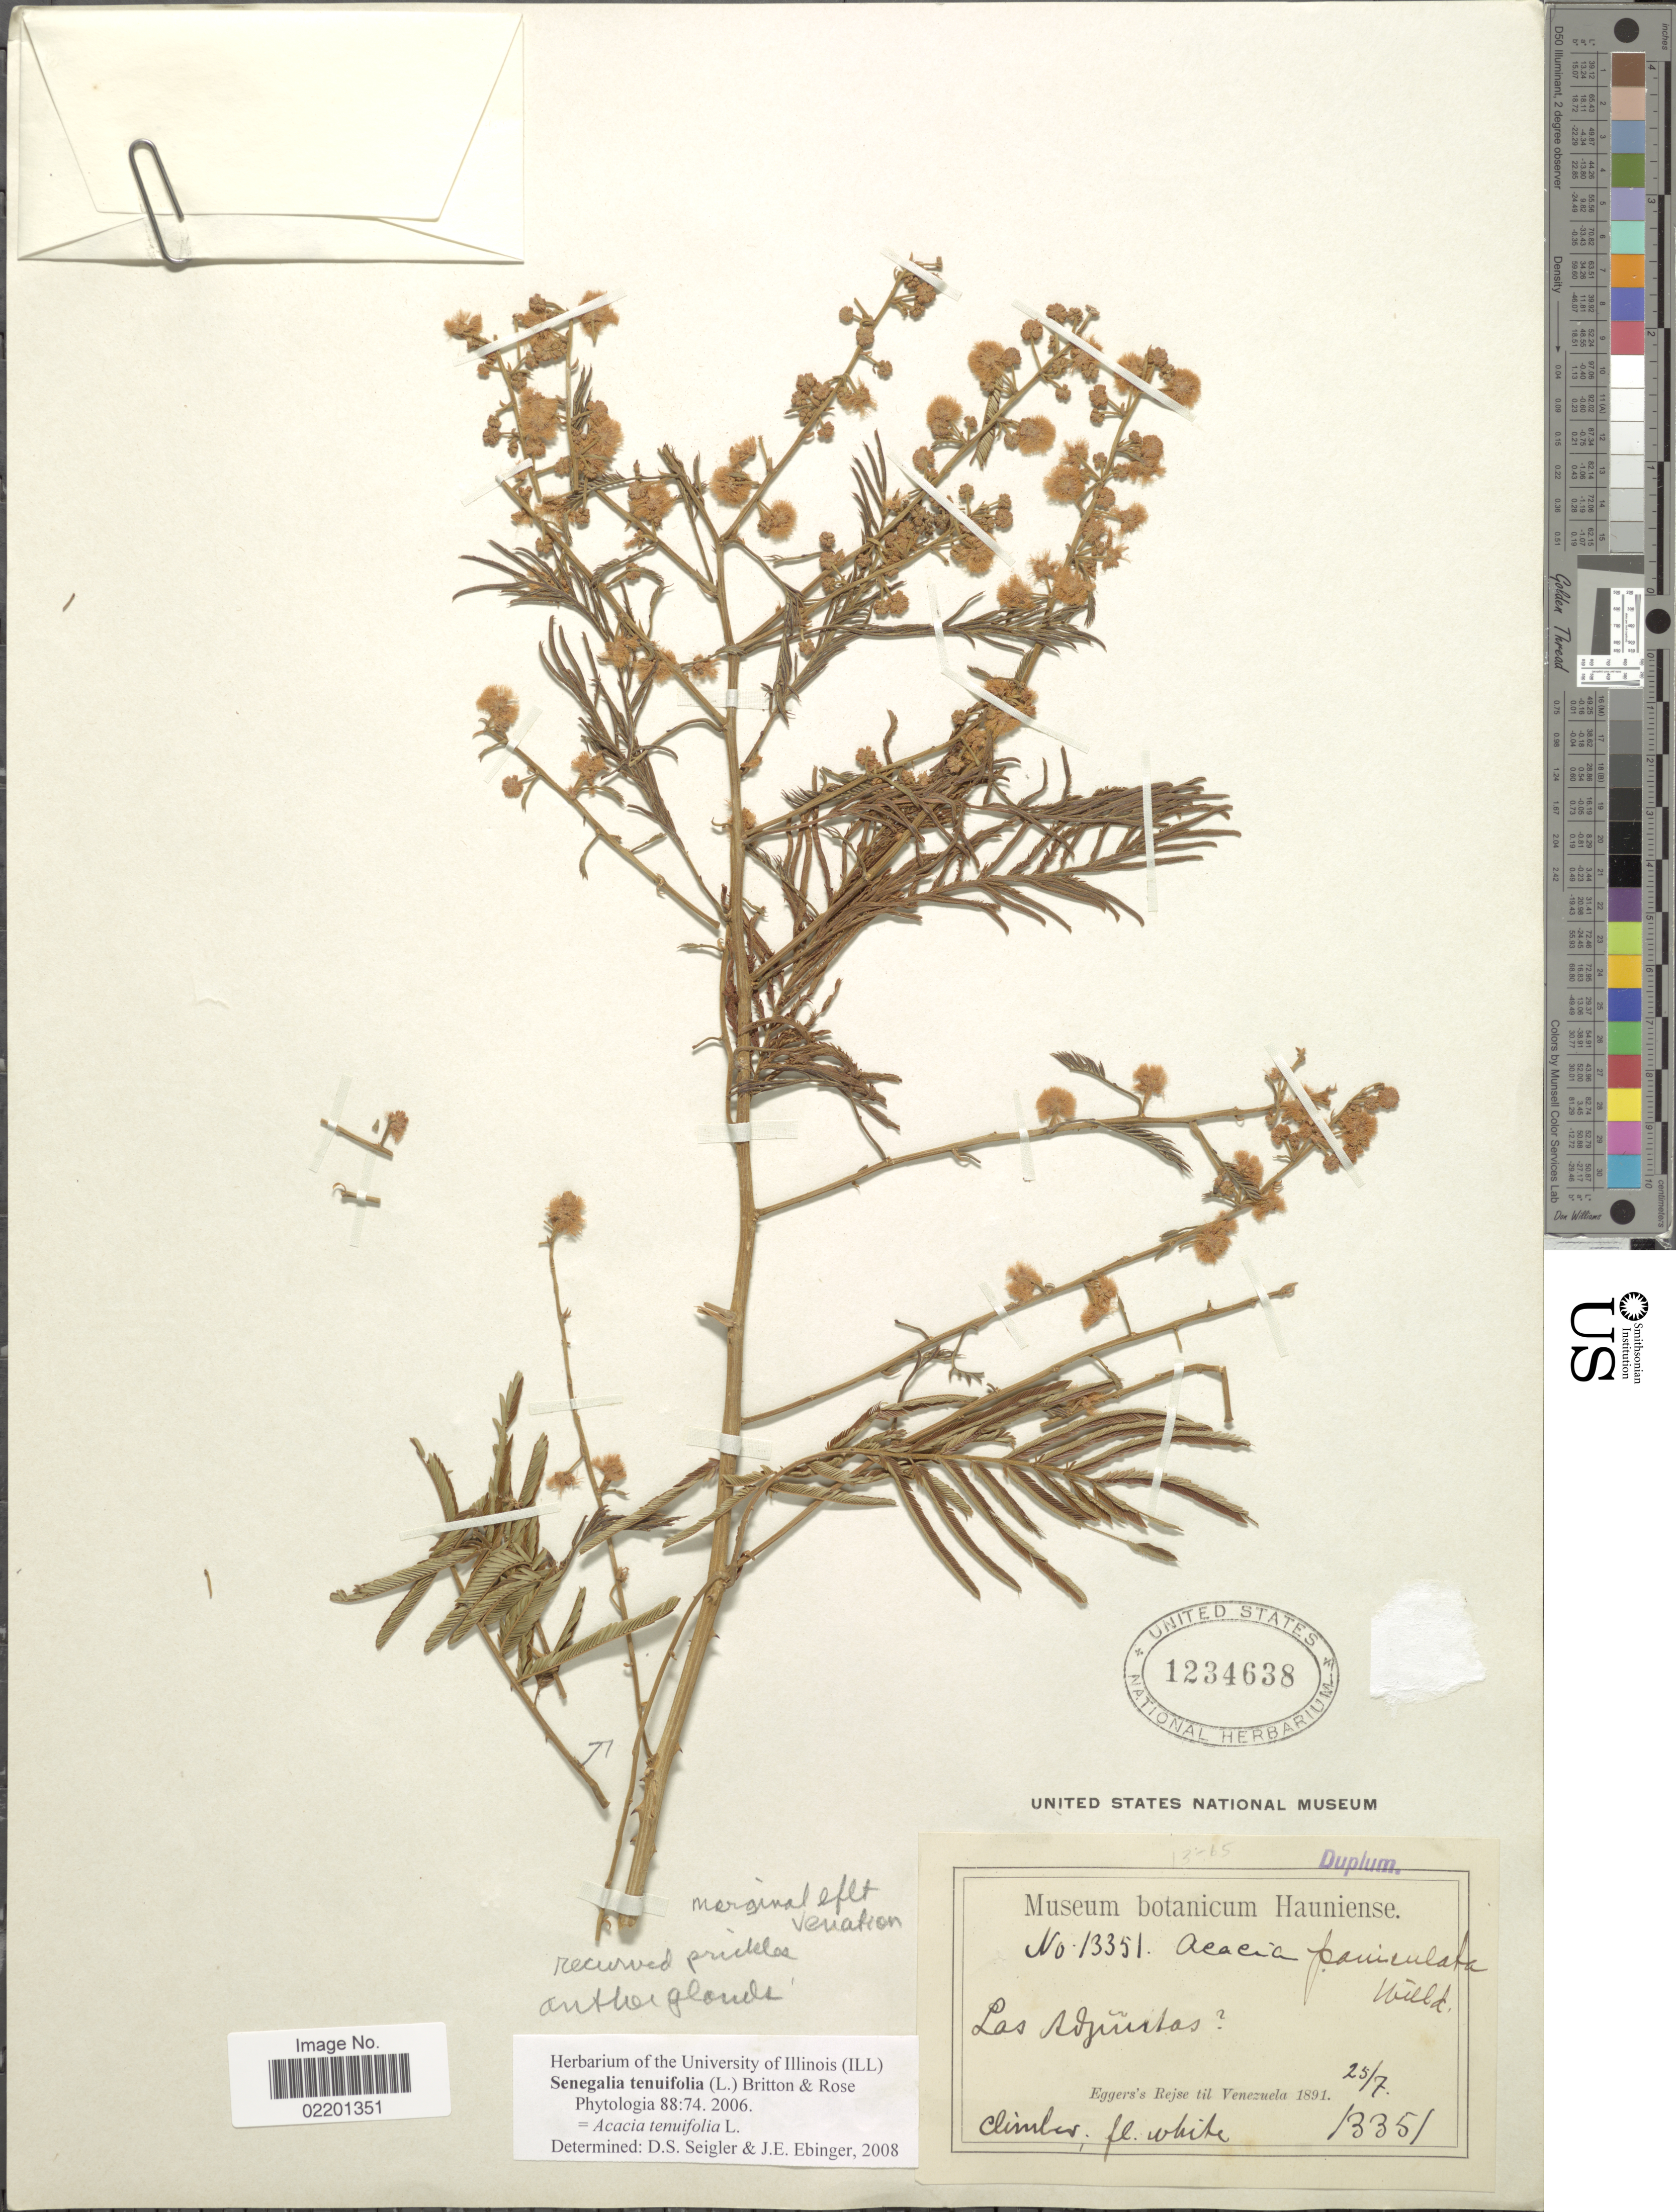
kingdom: Plantae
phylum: Tracheophyta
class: Magnoliopsida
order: Fabales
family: Fabaceae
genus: Senegalia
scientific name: Senegalia tenuifolia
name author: (L.) Britton & Rose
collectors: -. Eggers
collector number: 13351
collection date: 1891-07-25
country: Venezuela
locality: Las Adjuntas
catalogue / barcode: US 1234638